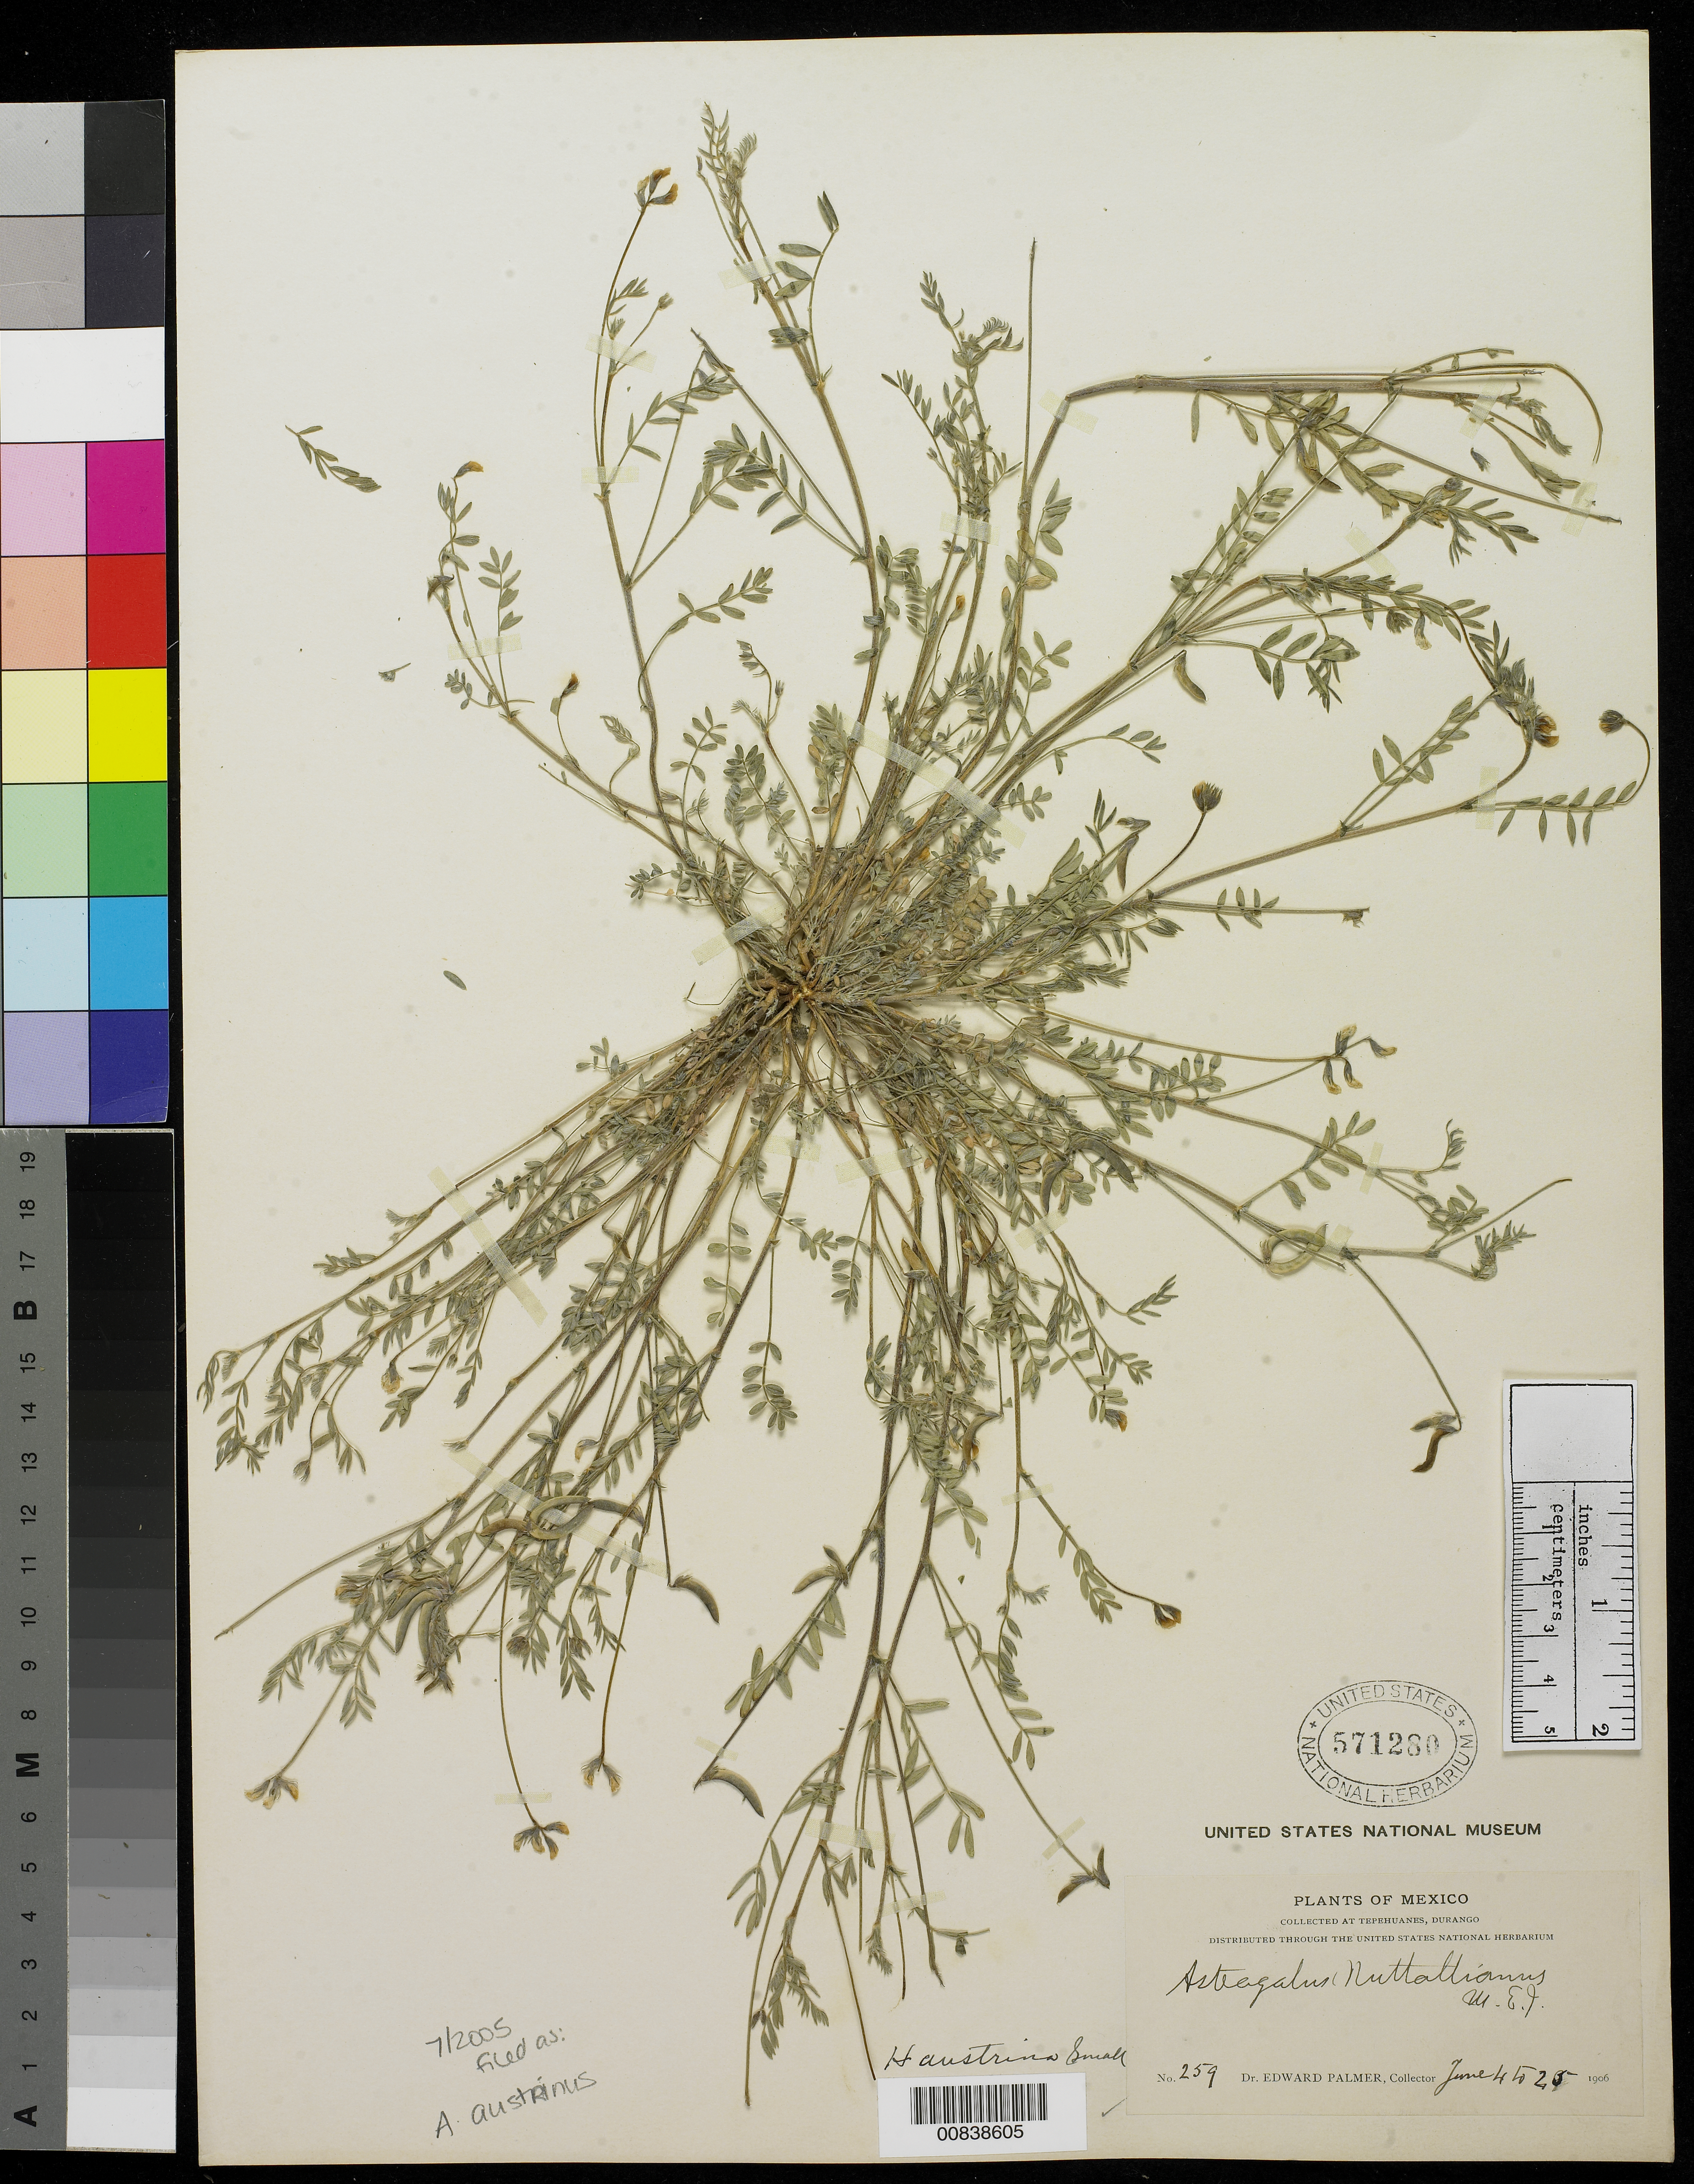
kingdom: Plantae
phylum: Tracheophyta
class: Magnoliopsida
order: Fabales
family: Fabaceae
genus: Astragalus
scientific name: Astragalus austrinus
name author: (Small) O.E. Schulz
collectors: E. Palmer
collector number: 259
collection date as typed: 04 Jun 1906 to 25 Jun 1906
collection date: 1906-06-04/1906-06-25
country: Mexico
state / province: Durango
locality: Tepehuanes, Durango.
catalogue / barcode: US 571280